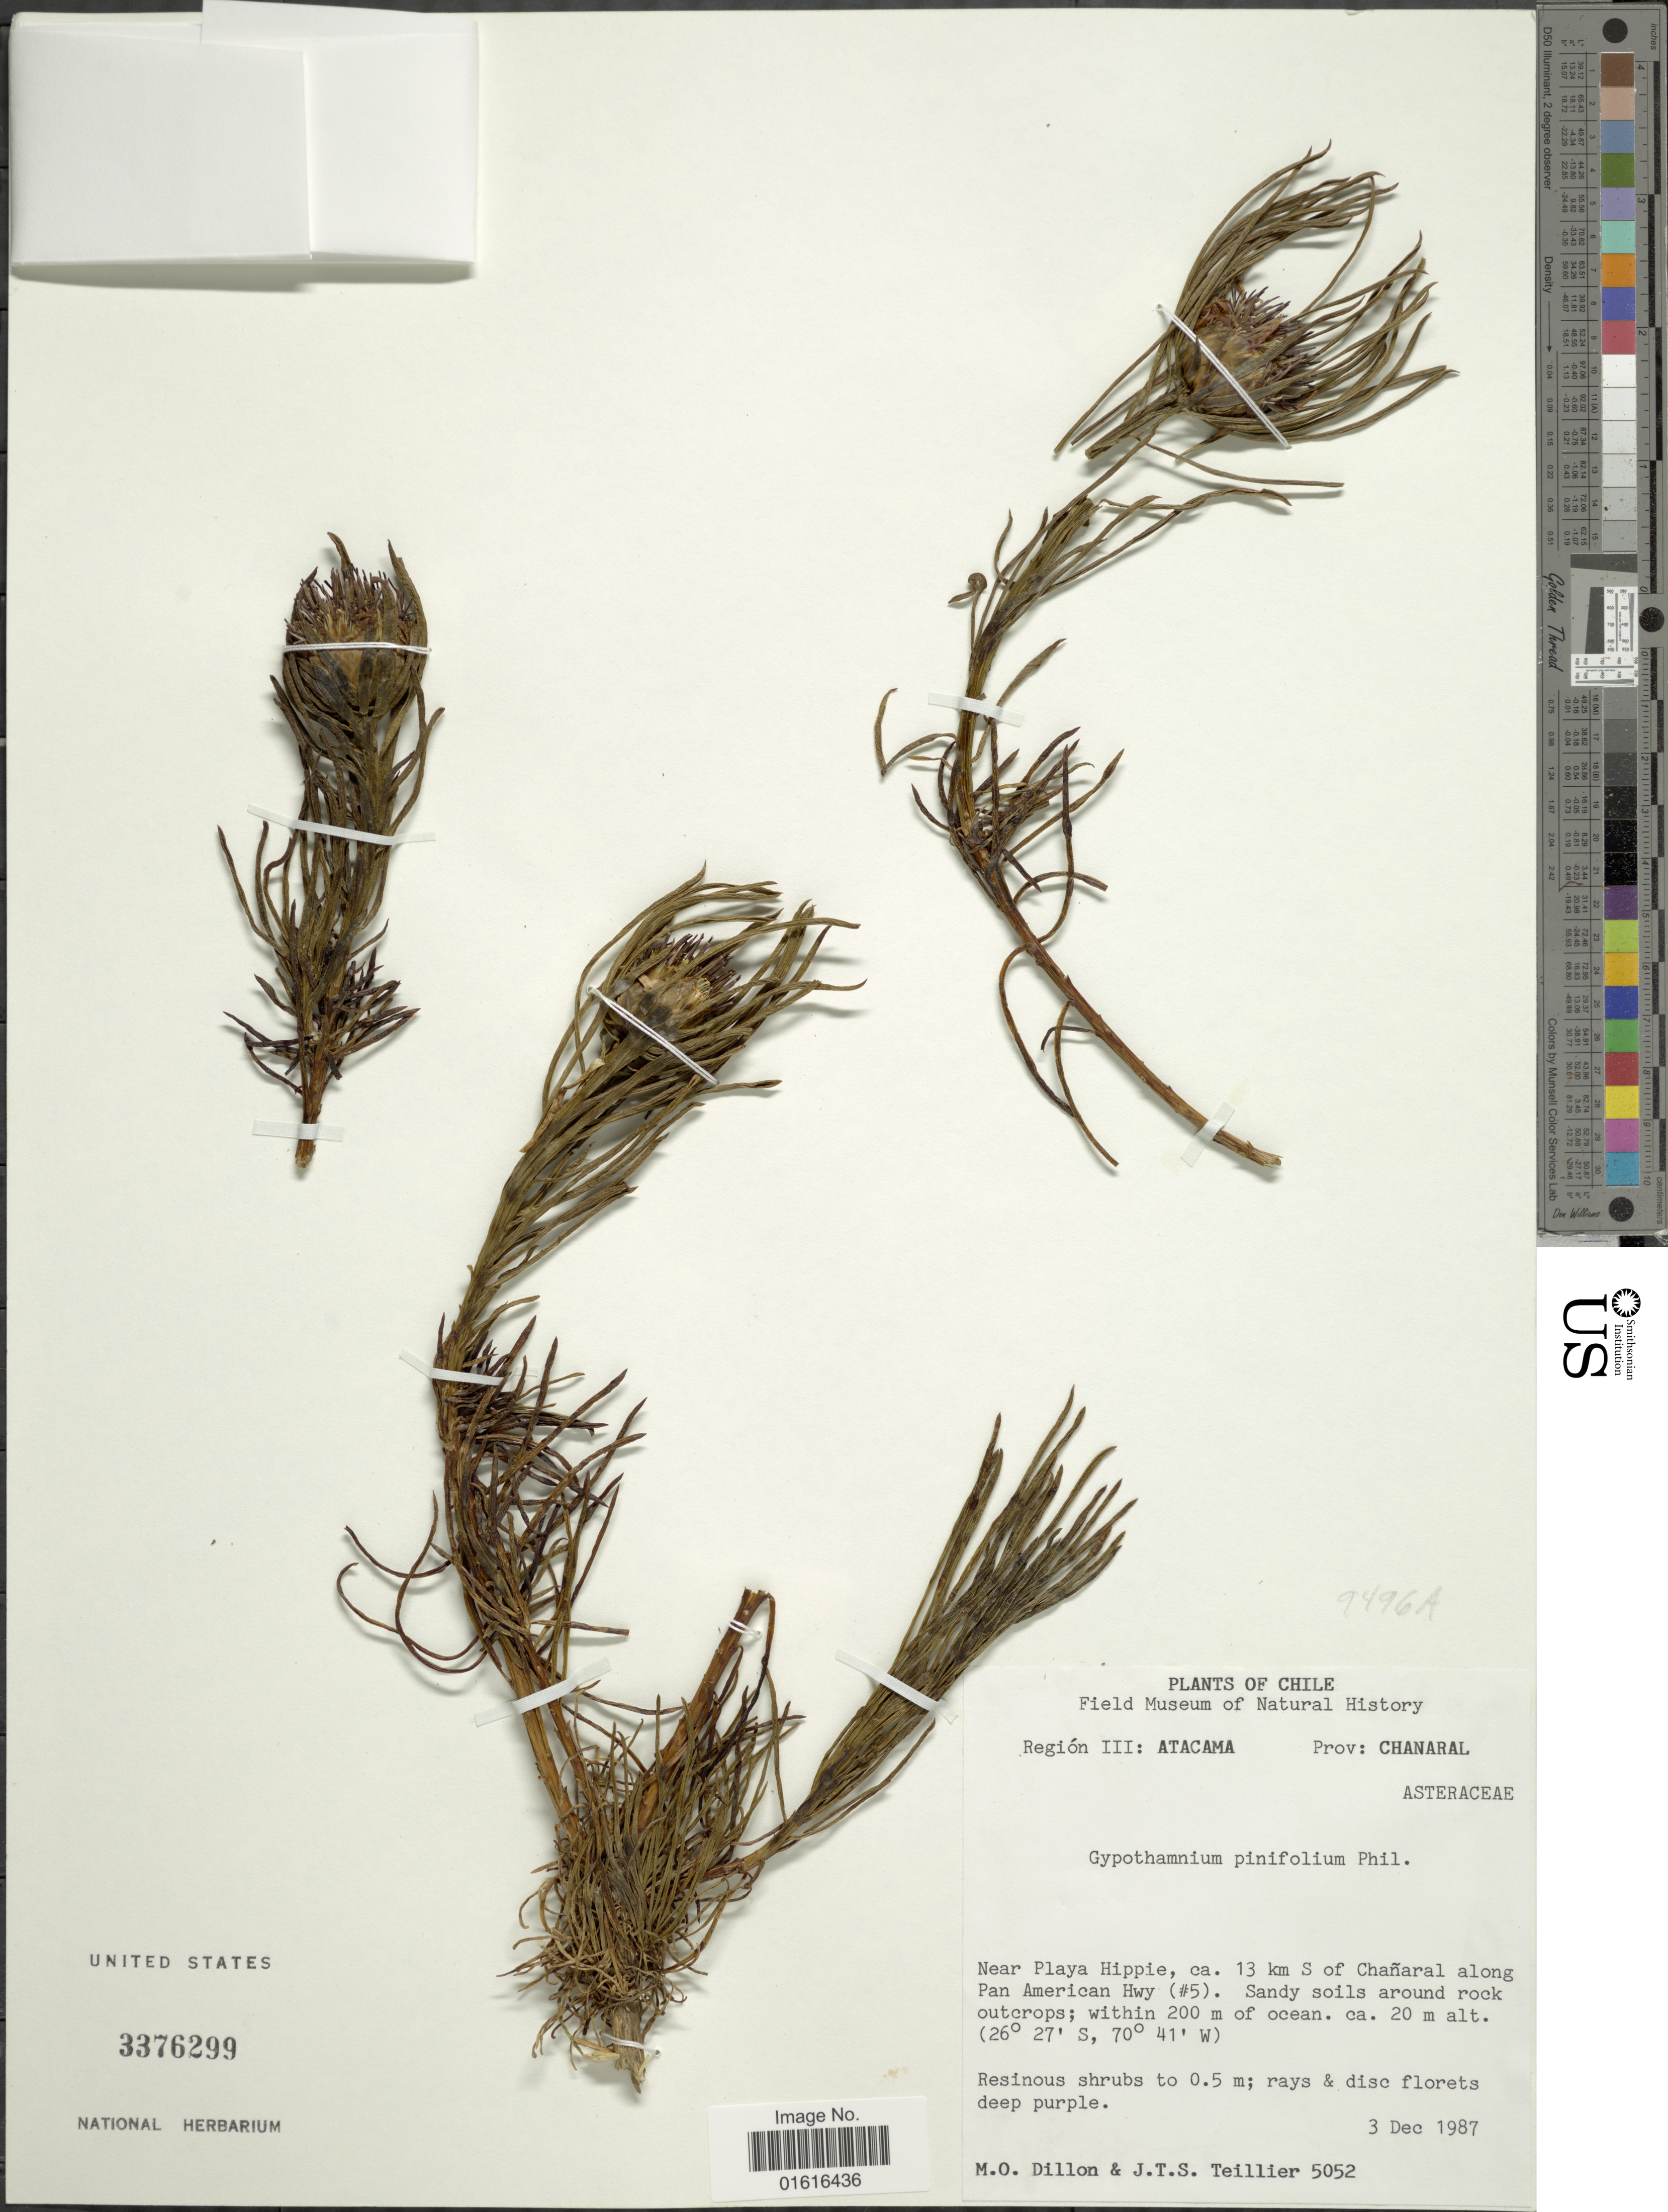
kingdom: Plantae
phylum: Tracheophyta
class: Magnoliopsida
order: Asterales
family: Asteraceae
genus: Gypothamnium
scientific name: Gypothamnium pinifolium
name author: Phil.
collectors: M. O. Dillon & Teillier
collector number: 5052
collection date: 1987-12-03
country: Chile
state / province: Atacama (III)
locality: Near Playa Hippie, ca. 13 km S of Chanaral along Pan American Hwy (#5)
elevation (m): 200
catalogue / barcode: US 3376299